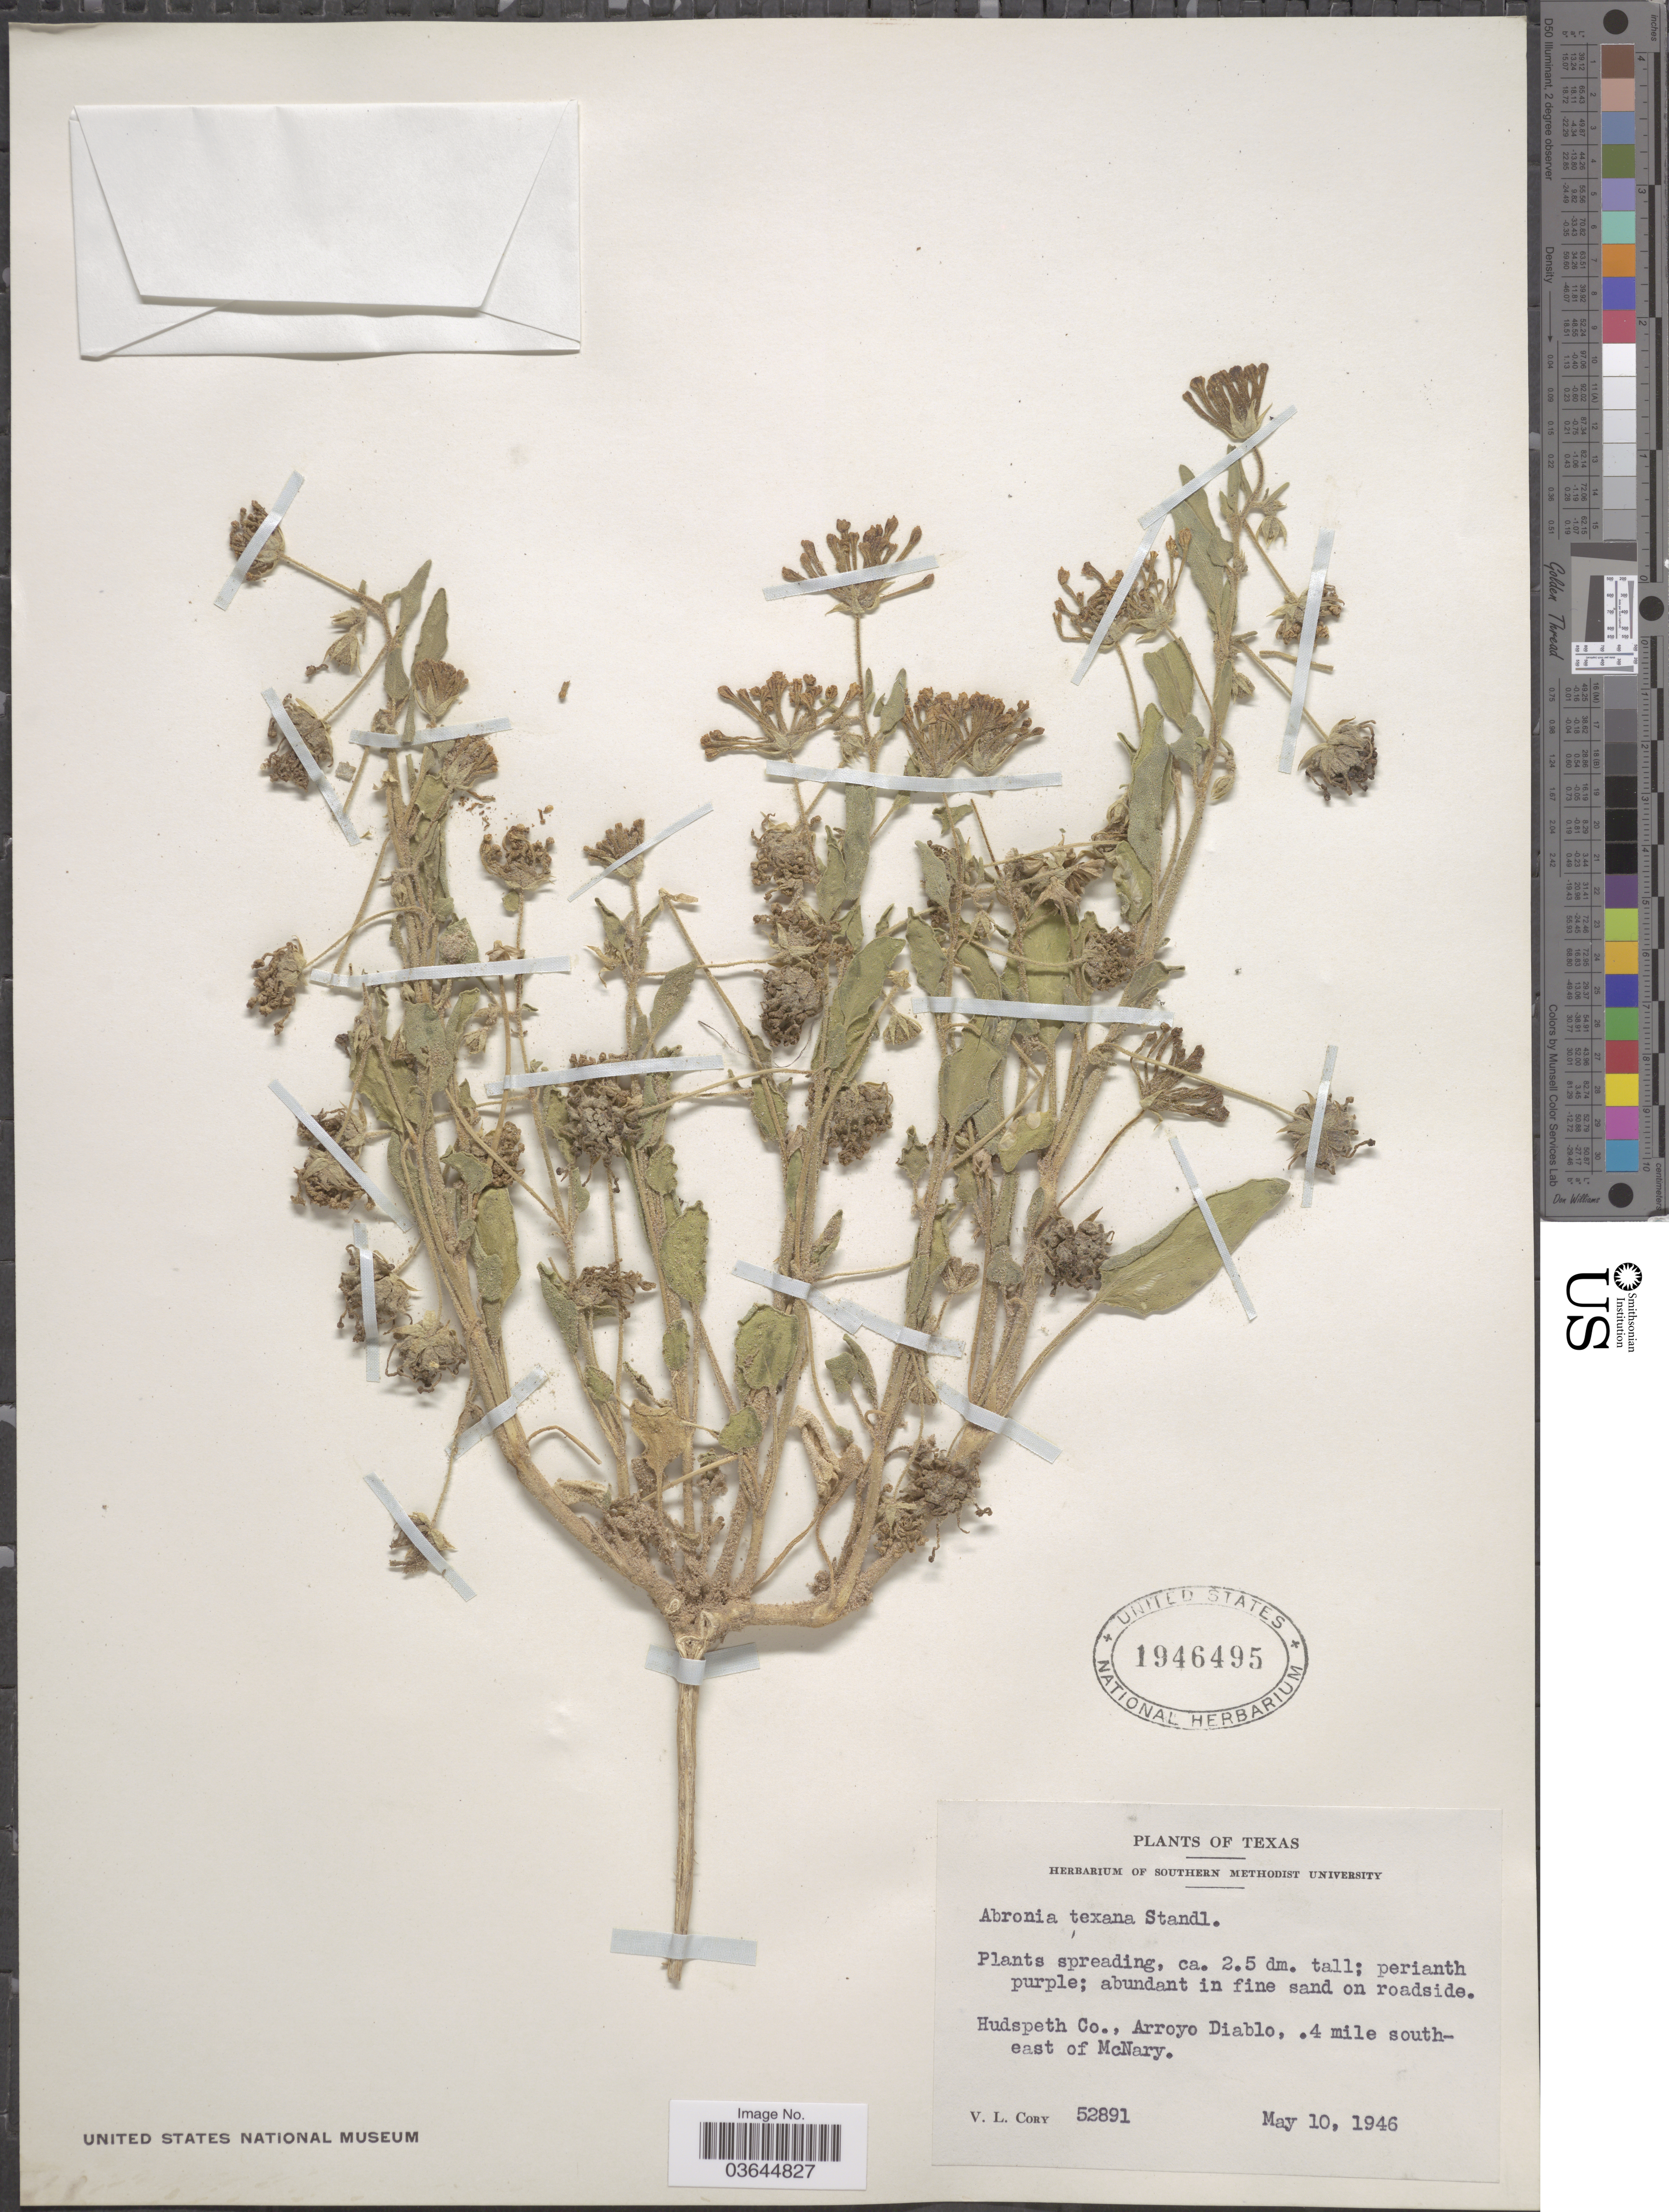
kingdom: Plantae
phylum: Tracheophyta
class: Magnoliopsida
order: Caryophyllales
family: Nyctaginaceae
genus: Abronia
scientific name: Abronia texana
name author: Standl.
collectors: V. Cory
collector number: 52891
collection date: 1946-05-10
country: United States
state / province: Texas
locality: Hudspeth Co., Arroyo Diablo, .4 mile southeast of McNary.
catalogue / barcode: US 1946495